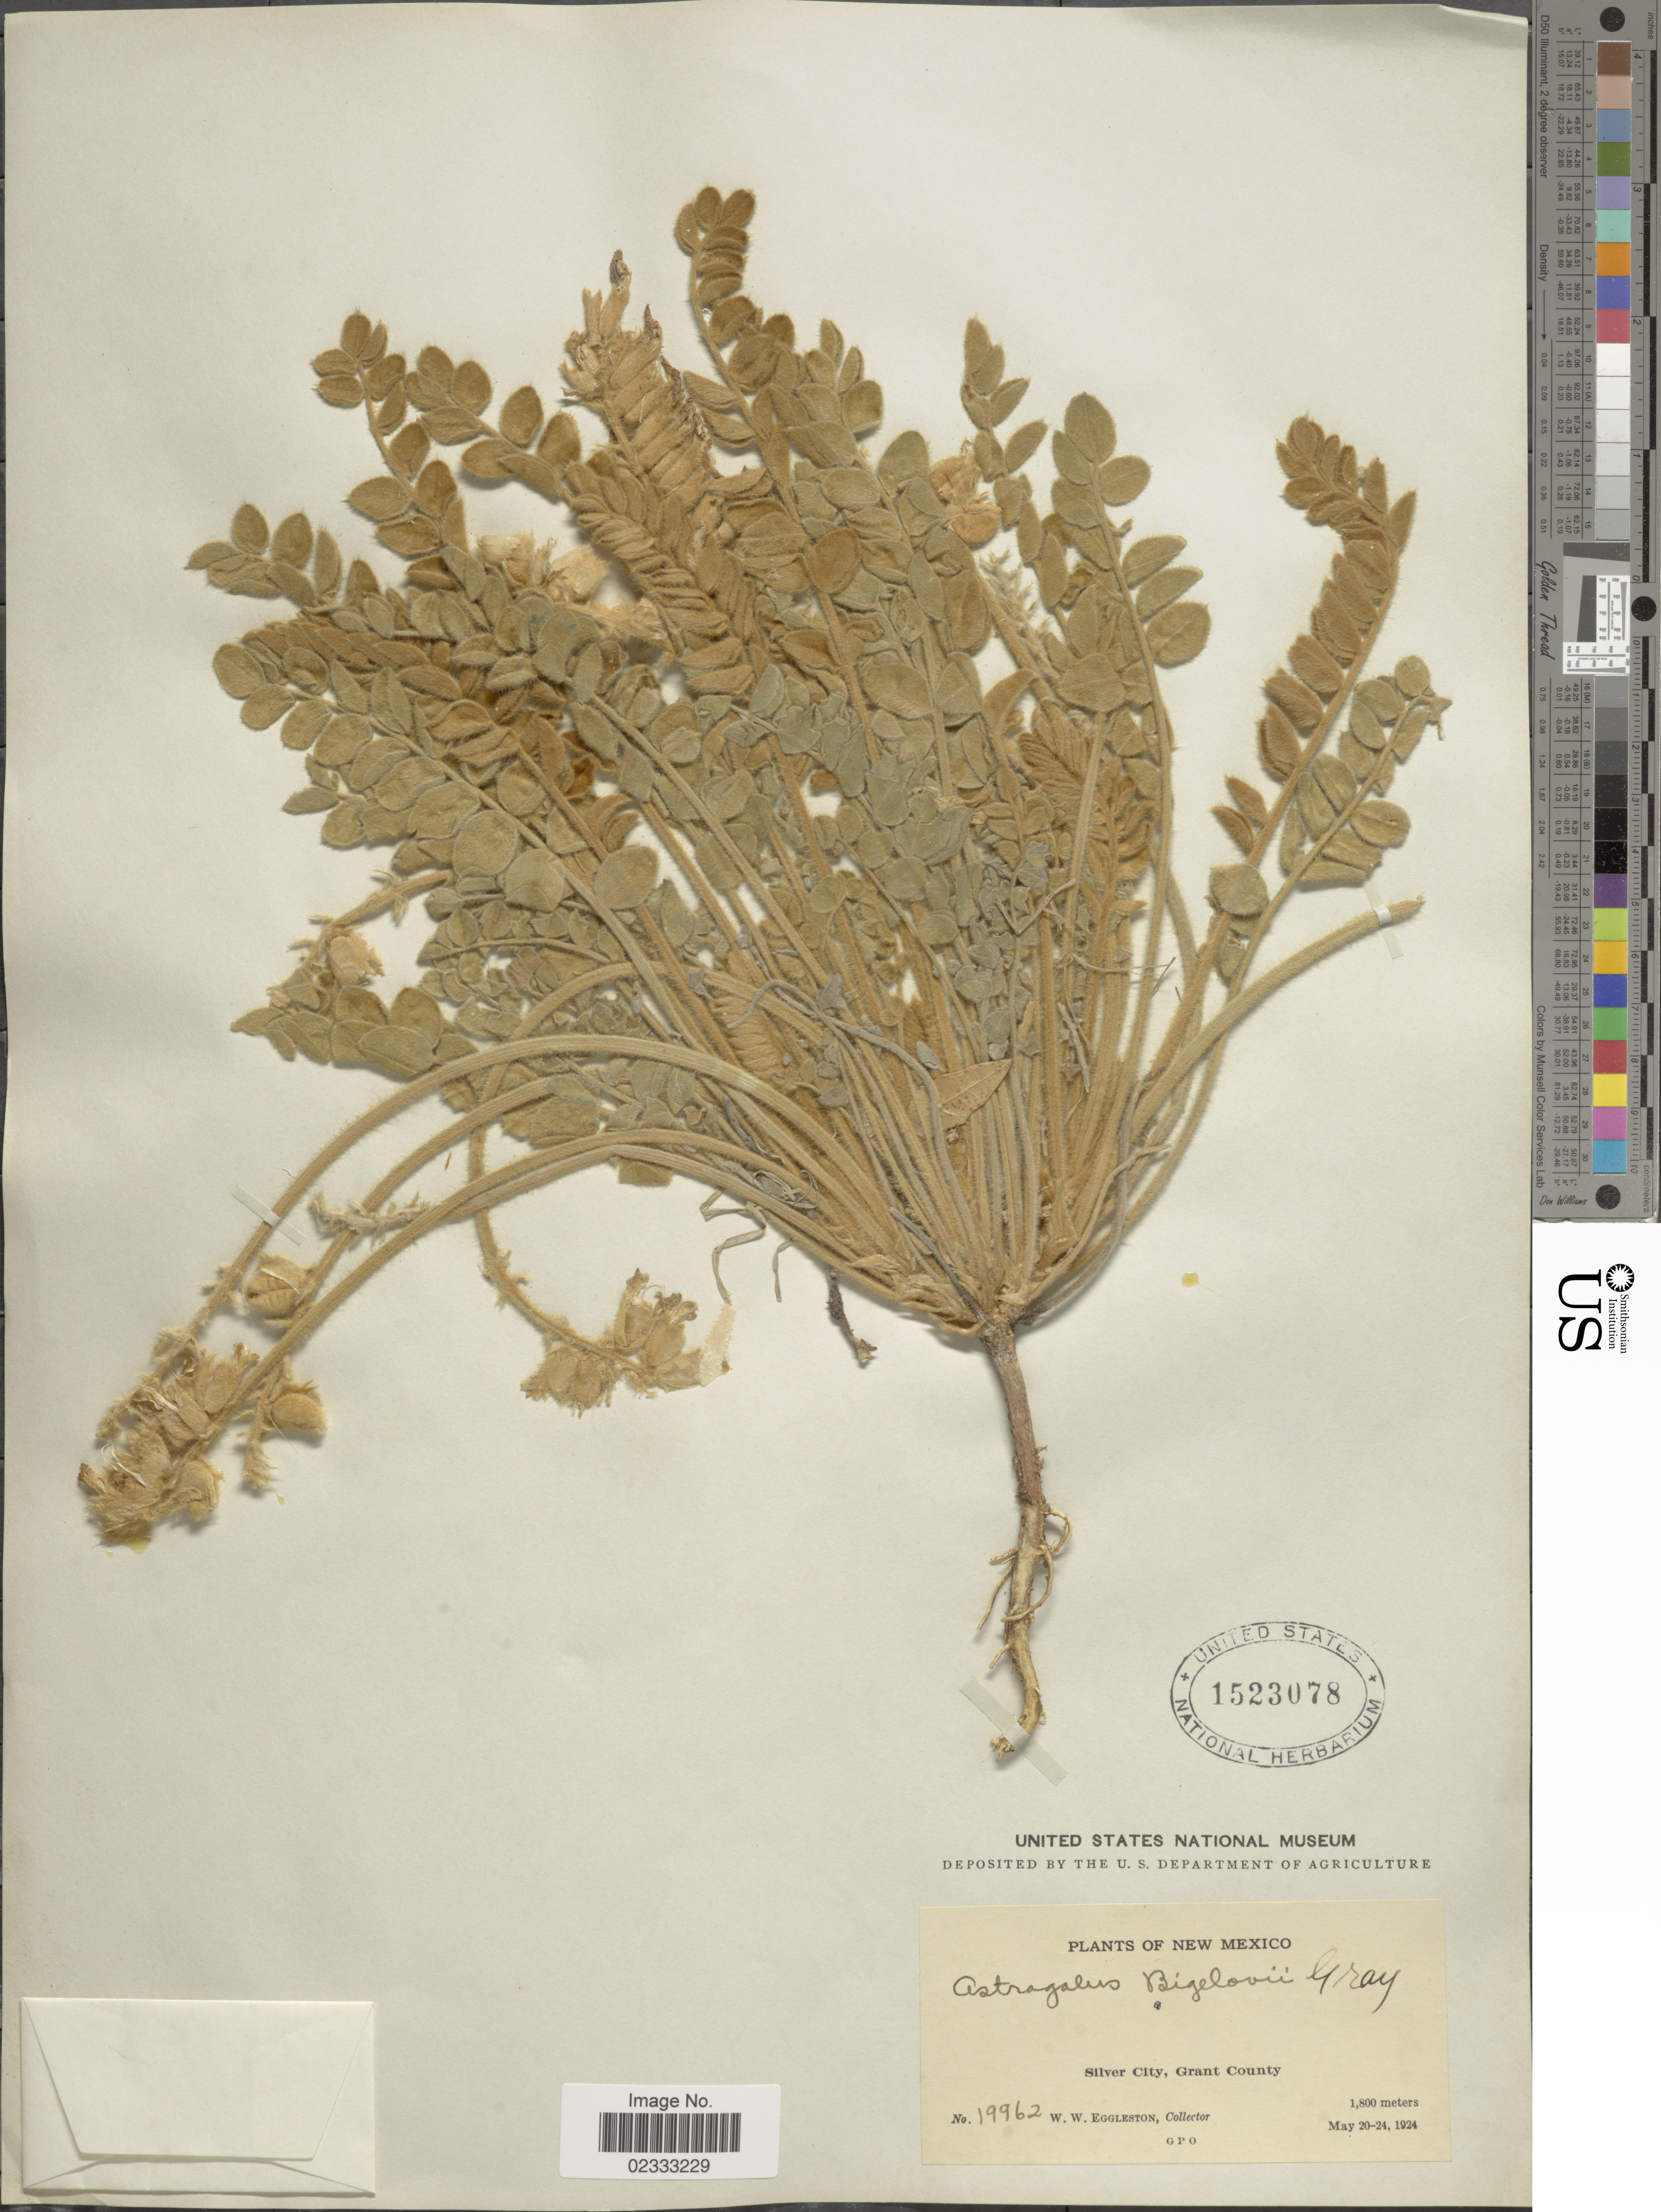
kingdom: Plantae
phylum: Tracheophyta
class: Magnoliopsida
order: Fabales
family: Fabaceae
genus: Astragalus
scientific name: Astragalus mollissimus var. bigelovii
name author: (A. Gray) Barneby ex B.L. Turner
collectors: W. W. Eggleston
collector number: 19962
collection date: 1924-05-20/1924-05-24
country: United States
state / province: New Mexico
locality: Silver City, Grant County.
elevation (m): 1800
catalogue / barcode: US 1523078